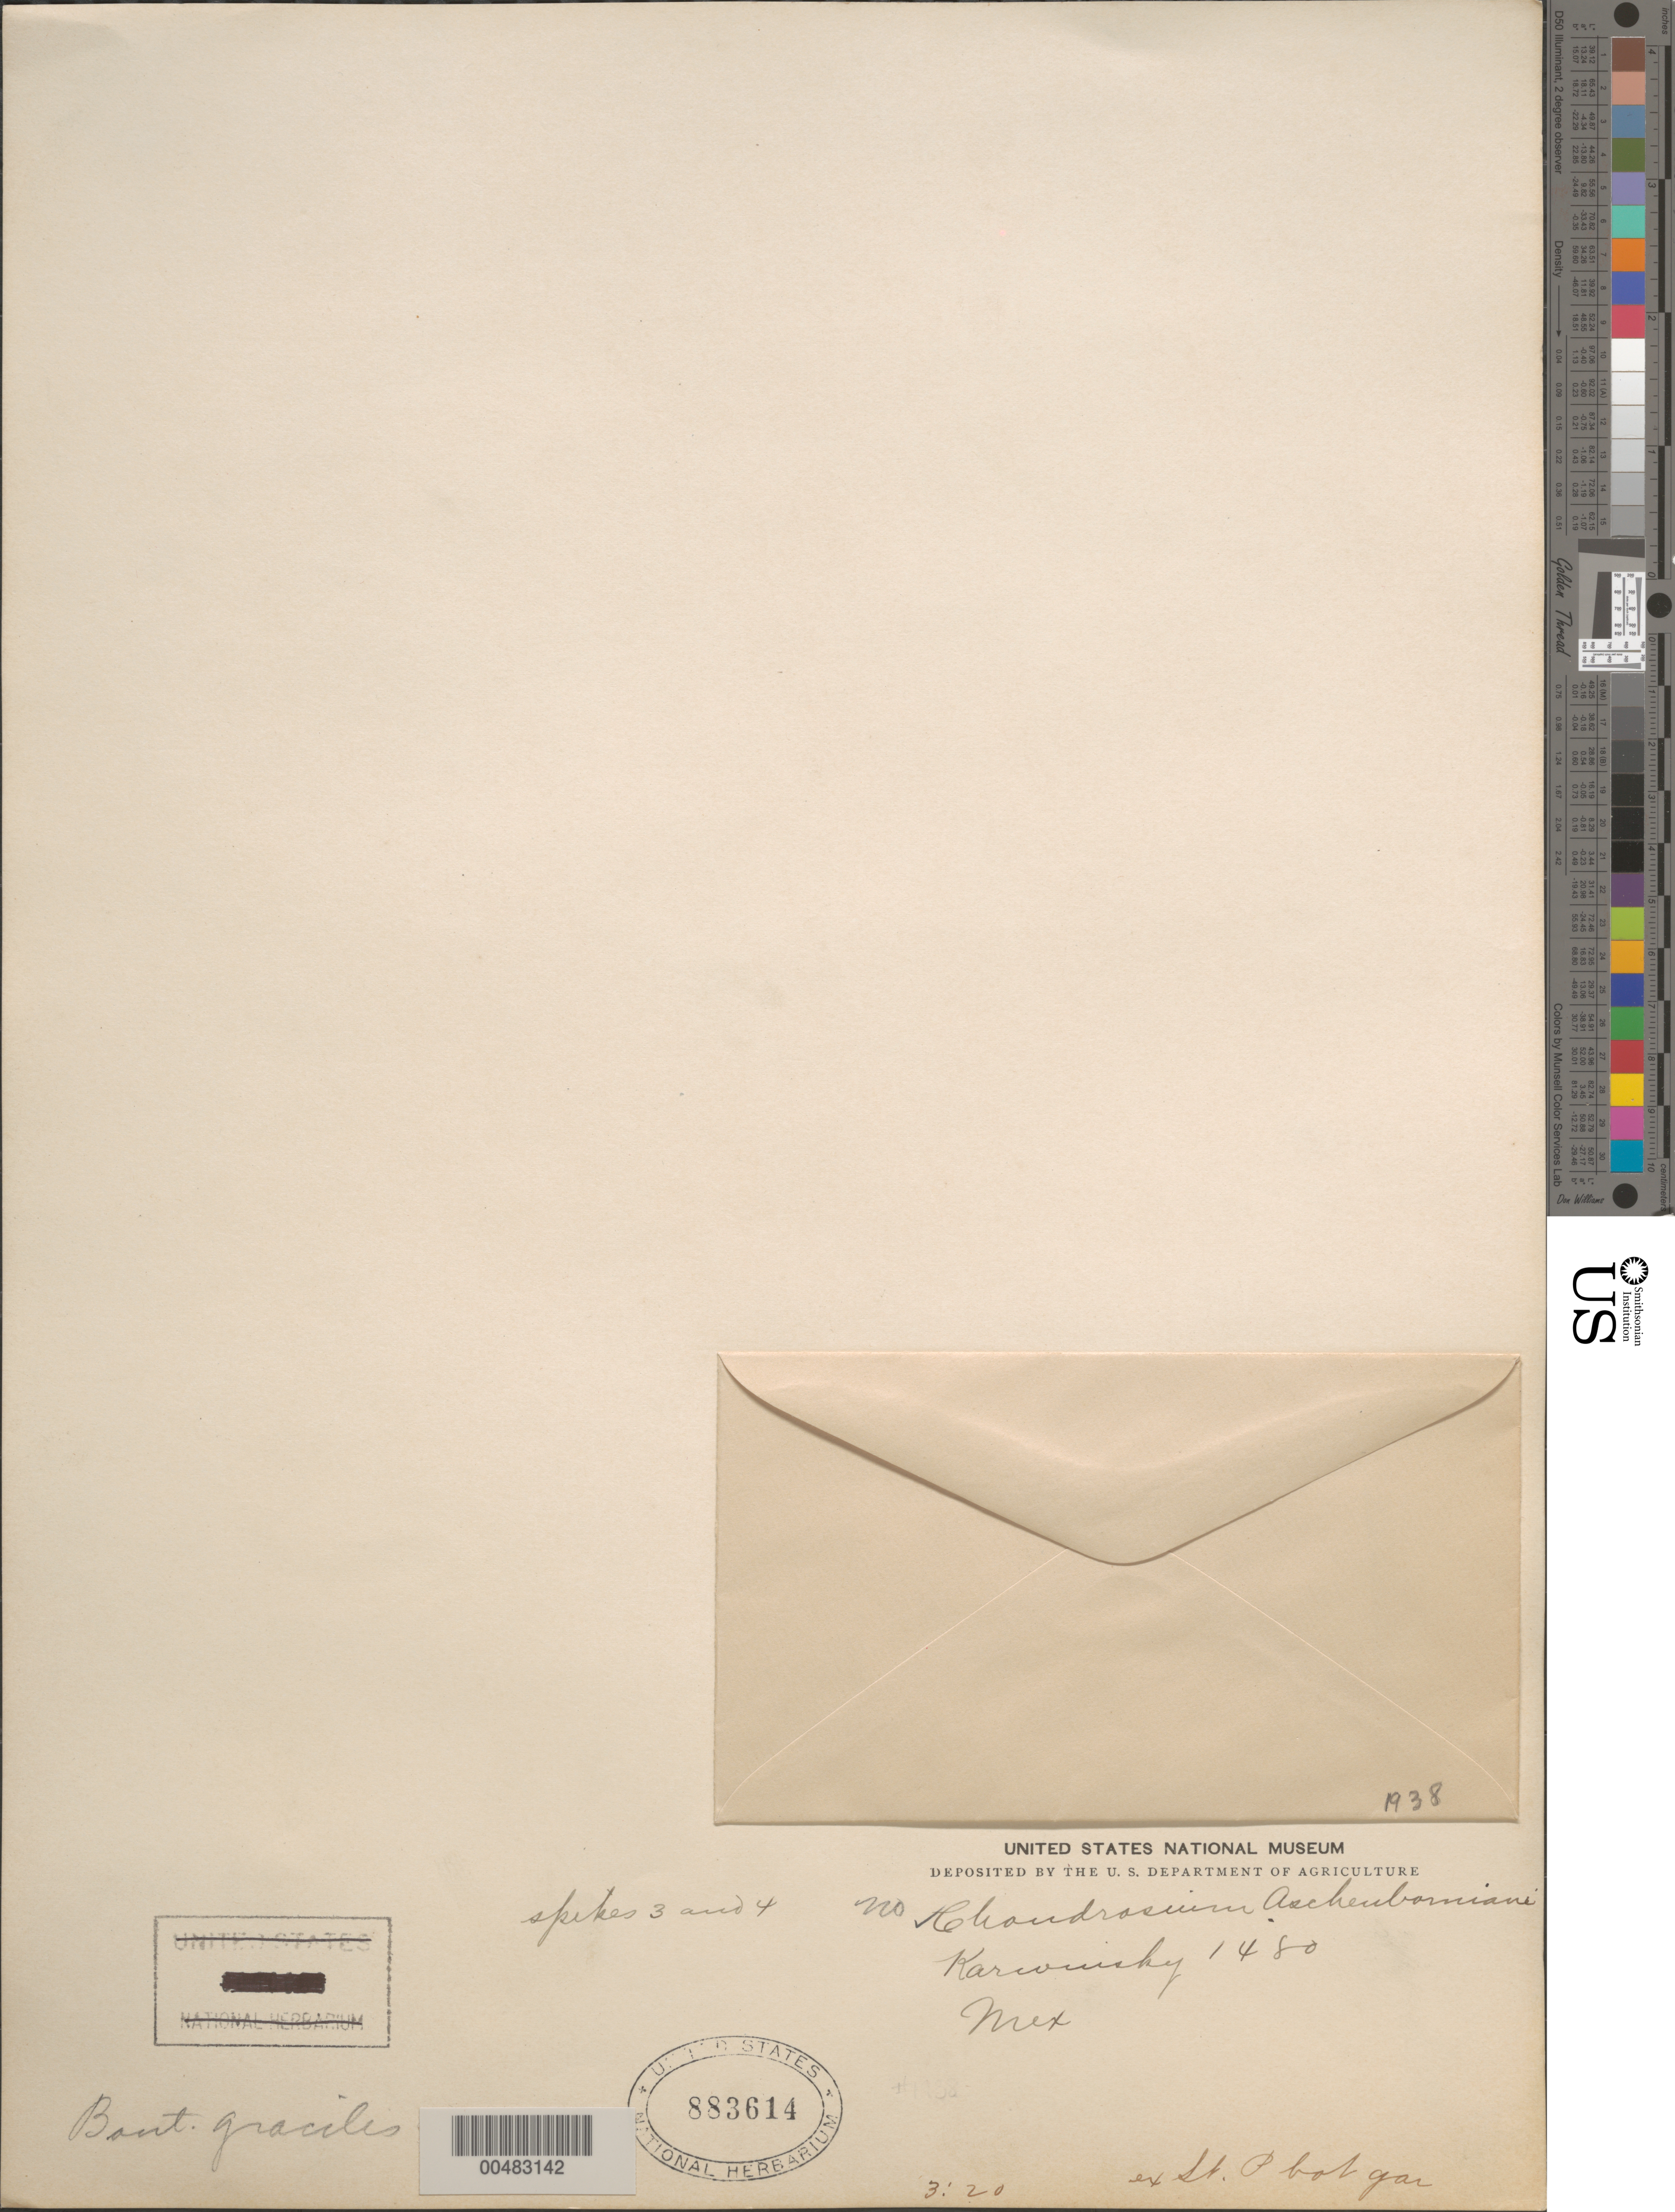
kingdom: Plantae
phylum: Tracheophyta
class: Liliopsida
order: Poales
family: Poaceae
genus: Bouteloua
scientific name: Bouteloua gracilis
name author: (Kunth) Lag. ex Griffiths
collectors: W. F. Karwinski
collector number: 1480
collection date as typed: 1938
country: Mexico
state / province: Durango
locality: San Ramon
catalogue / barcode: US 883614